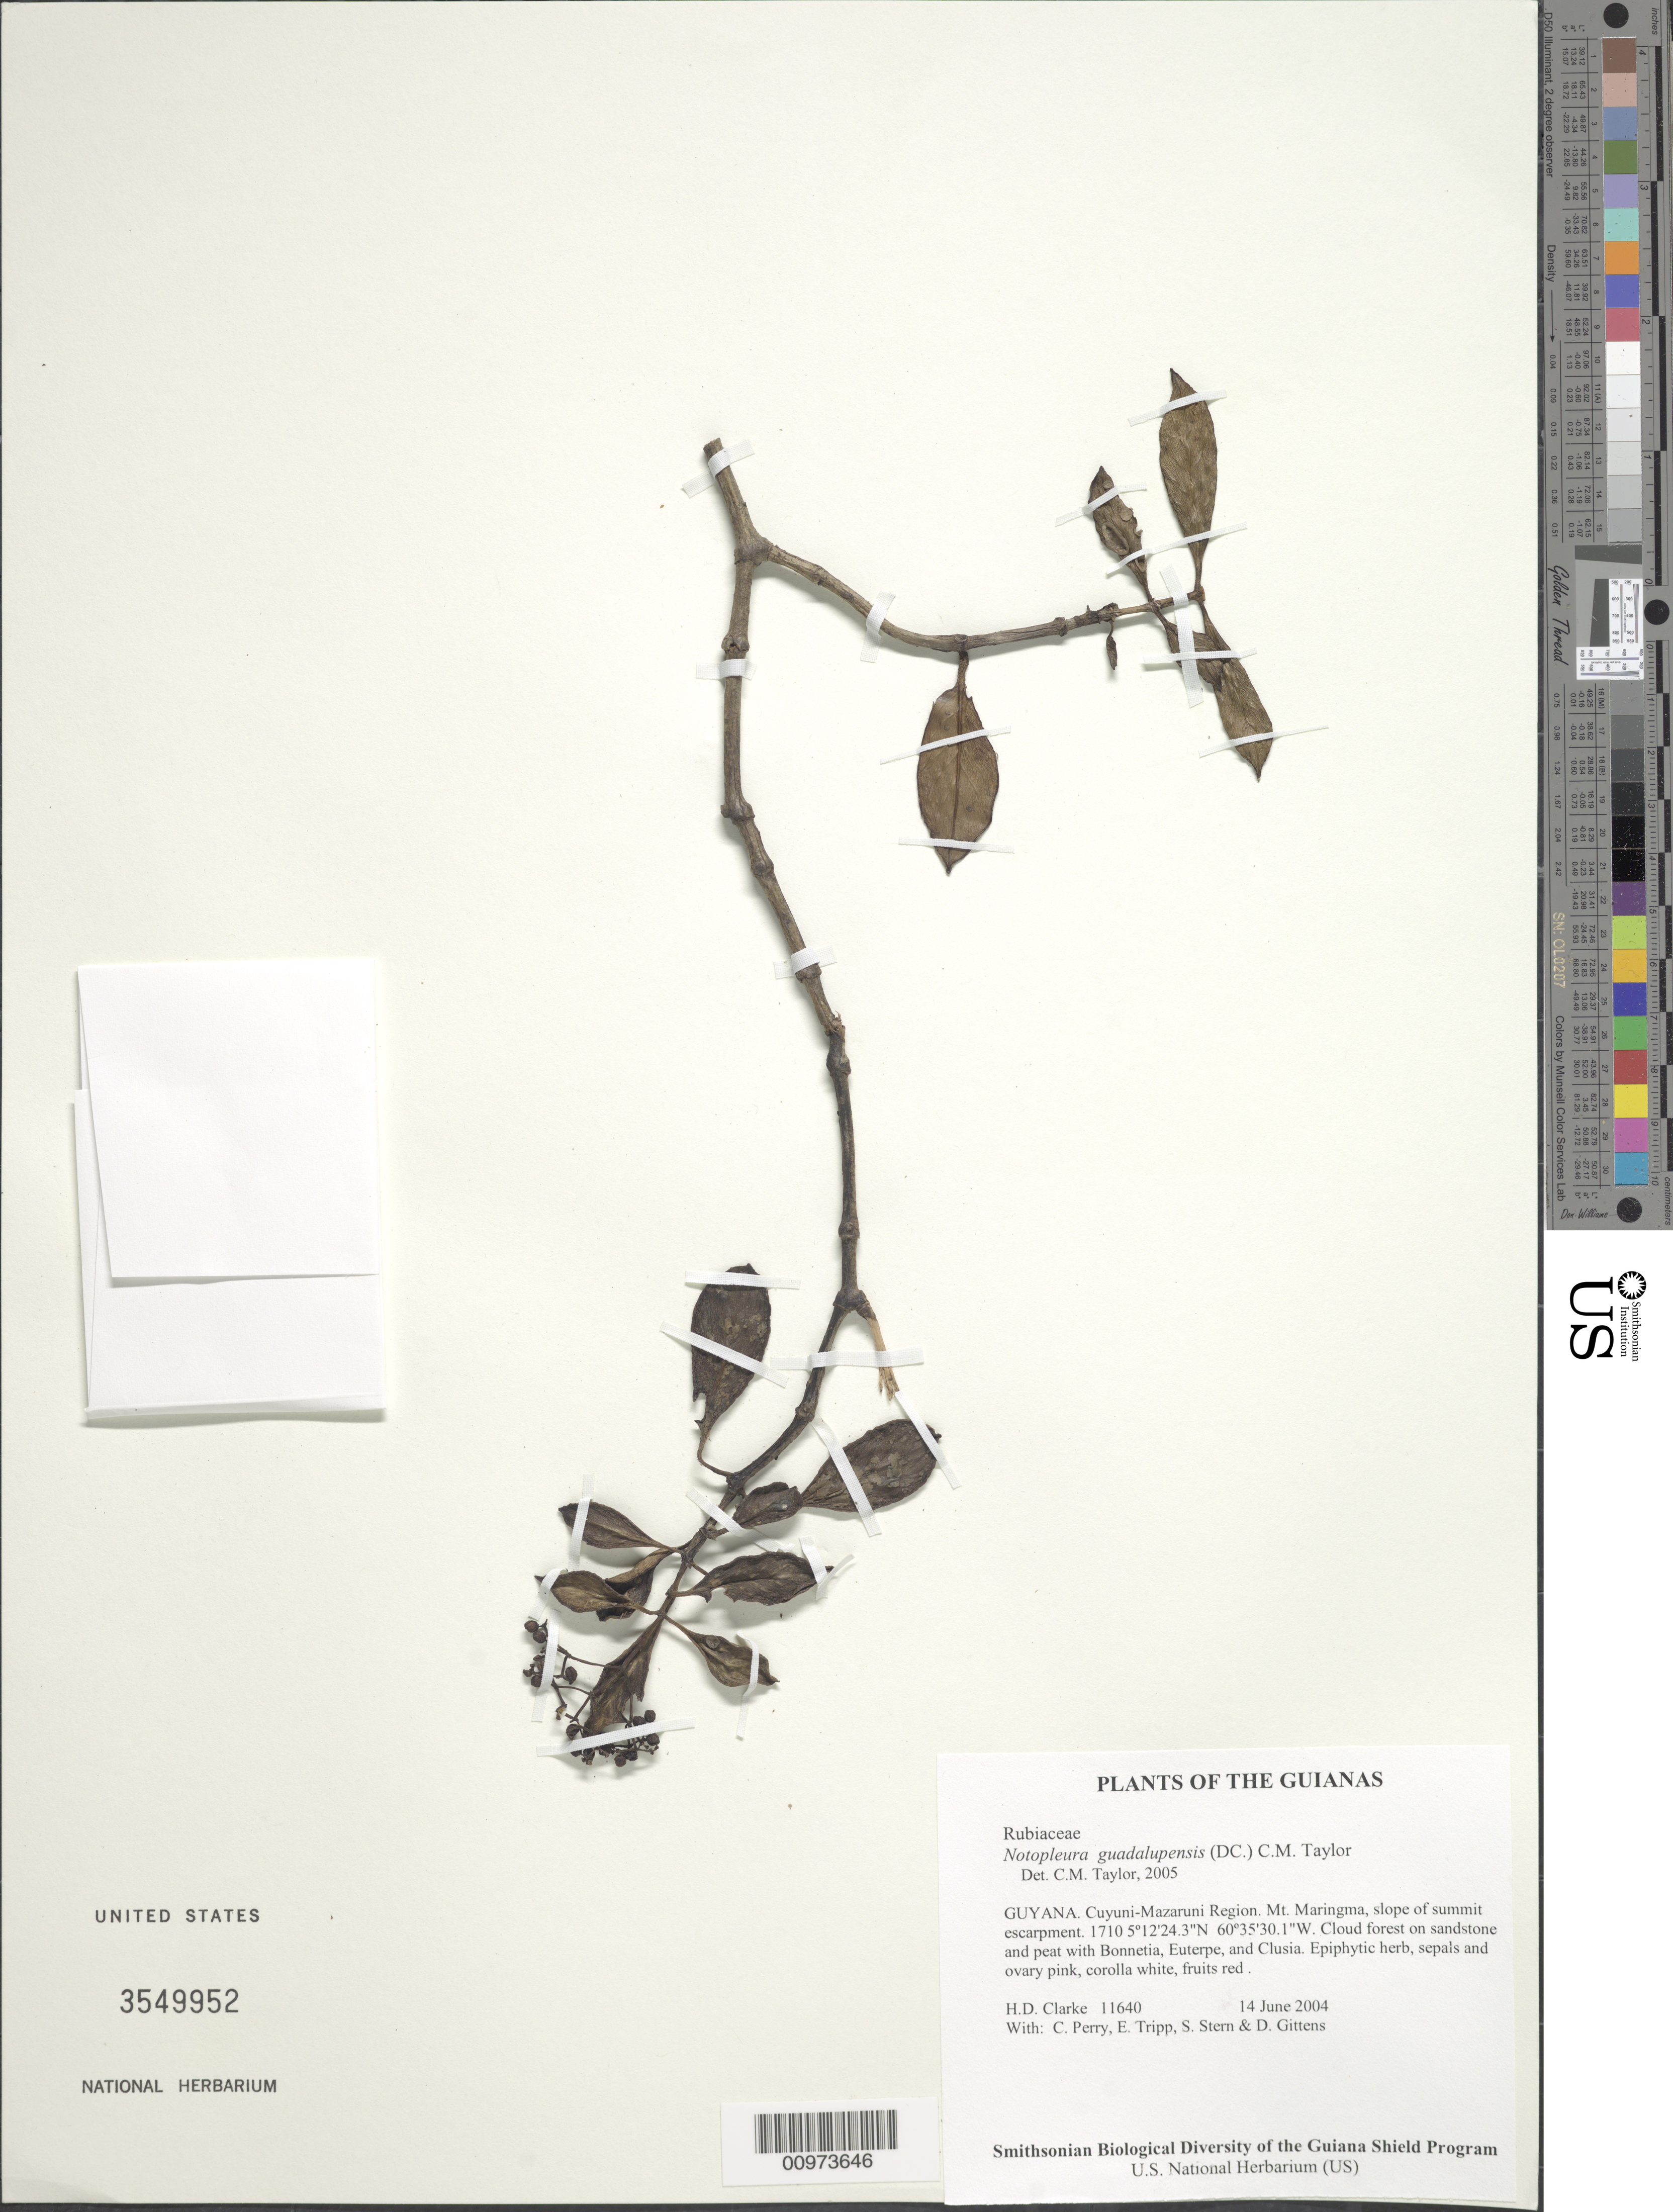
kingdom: Plantae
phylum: Tracheophyta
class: Magnoliopsida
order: Gentianales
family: Rubiaceae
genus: Notopleura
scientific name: Notopleura guadalupensis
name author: (DC.) C.M. Taylor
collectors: H. D. Clarke, C. Perry, E. Tripp, S. Stern & D. Gittens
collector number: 11640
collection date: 2004-06-14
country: Guyana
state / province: Cuyuni-Mazaruni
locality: Mt. Maringma, slope of summit escarpment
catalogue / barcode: US 3549952